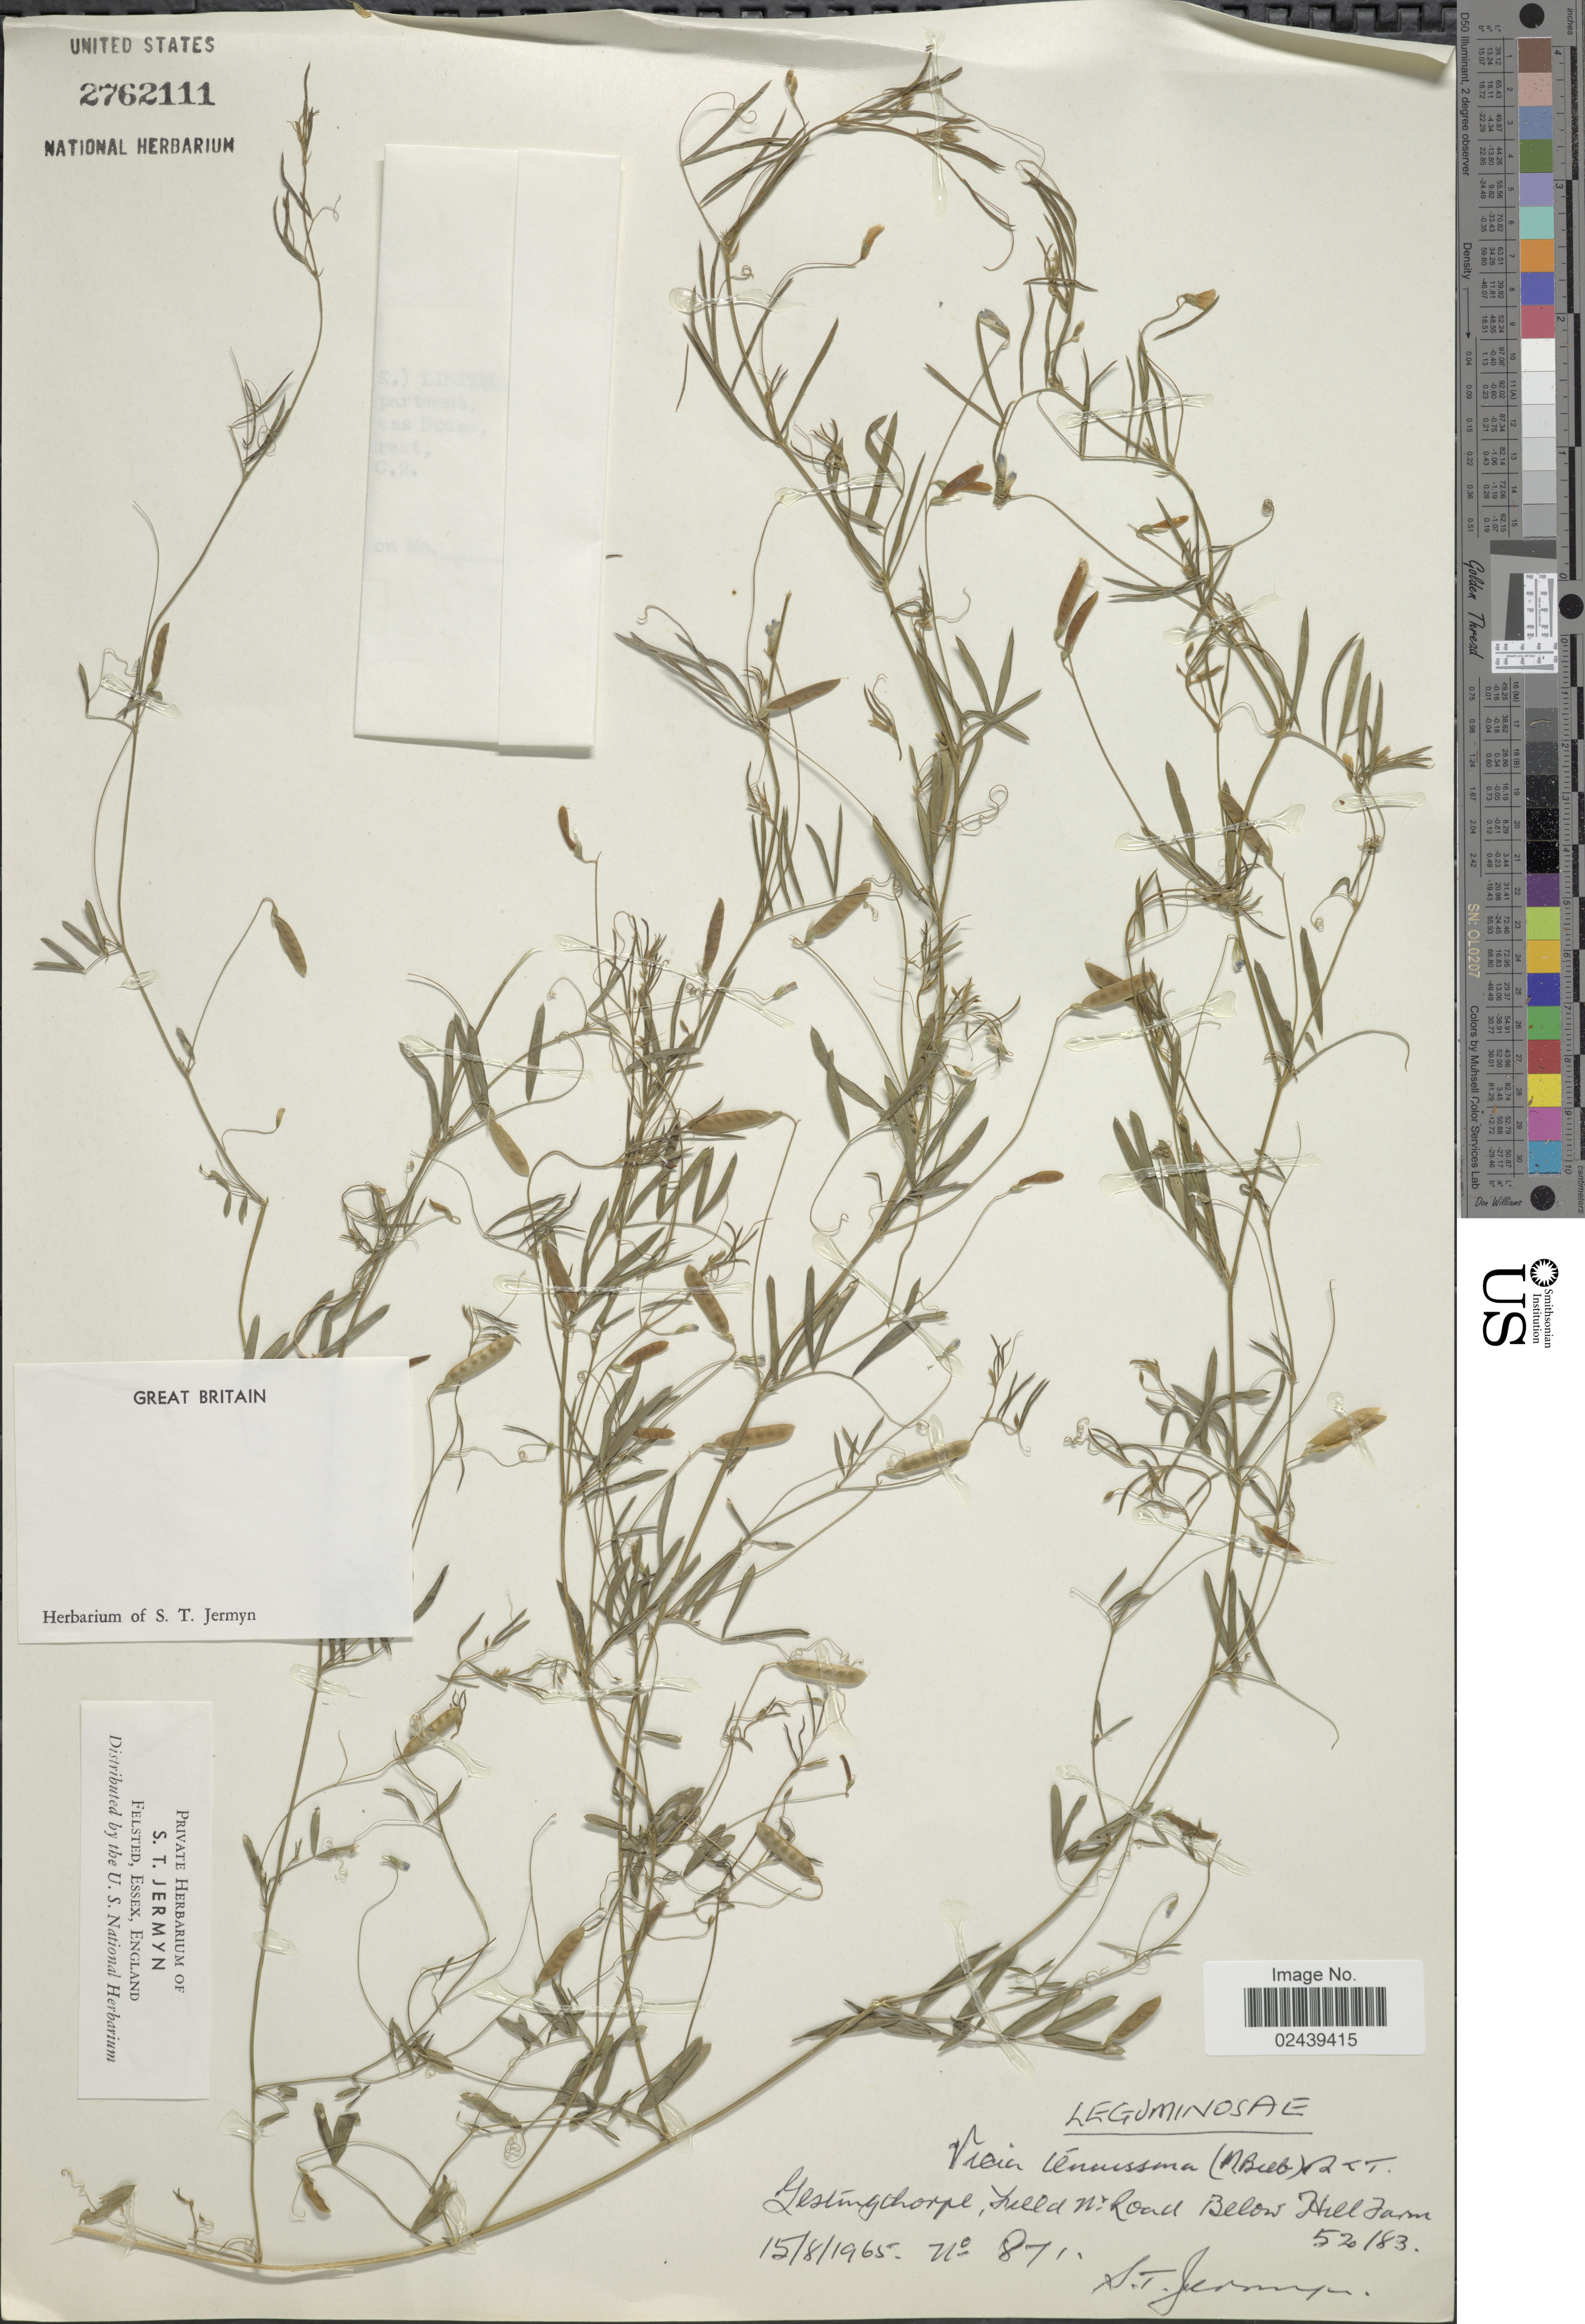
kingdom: Plantae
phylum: Tracheophyta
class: Magnoliopsida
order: Fabales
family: Fabaceae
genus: Vicia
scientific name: Vicia tenuissima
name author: (M. Bieb.) Schinz & Thell.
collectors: S. Jermyn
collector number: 87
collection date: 1965-08-15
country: United Kingdom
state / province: England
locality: Great Britain, Gestingthorpe field Road, below Hill Farm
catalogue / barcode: US 2762111